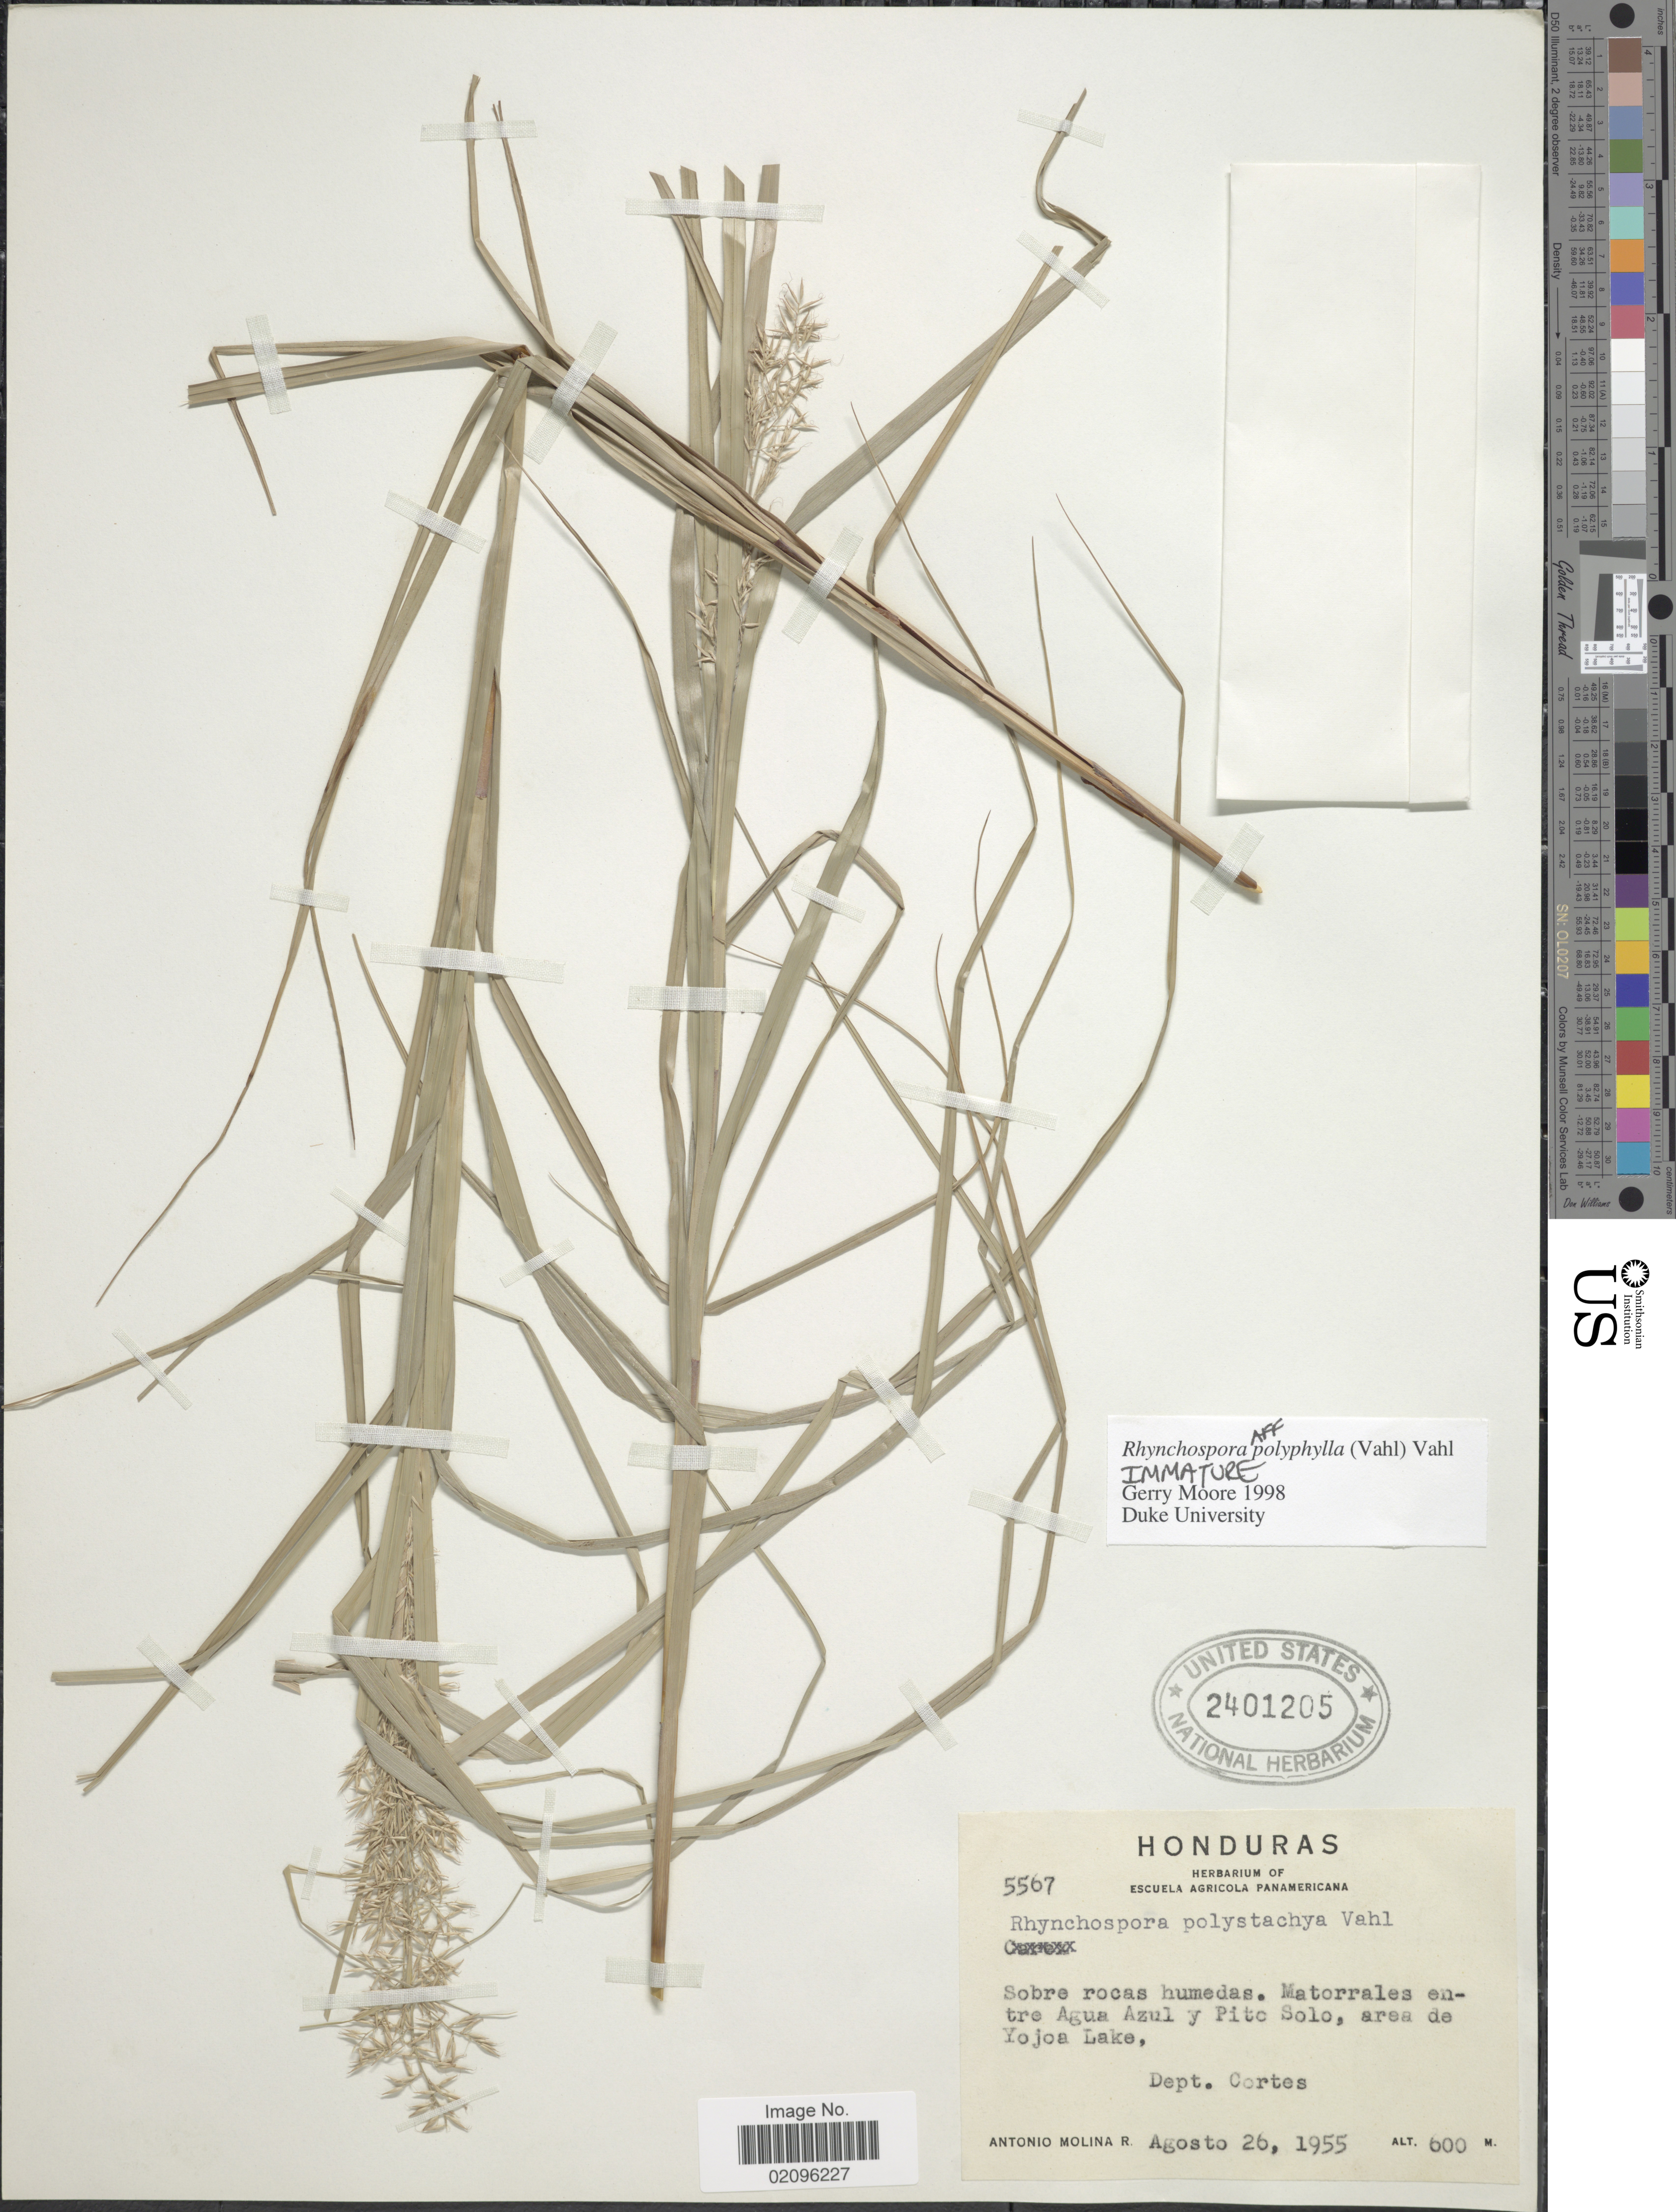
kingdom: Plantae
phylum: Tracheophyta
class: Liliopsida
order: Poales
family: Cyperaceae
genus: Rhynchospora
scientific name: Rhynchospora polyphylla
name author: (Vahl) Vahl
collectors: A. Molina R.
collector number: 5567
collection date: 1955-08-26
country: Honduras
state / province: Cortés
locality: Matorrales entre Agua Azul y Pito Solo, area de Yojoa Lake.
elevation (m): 600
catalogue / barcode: US 2401205